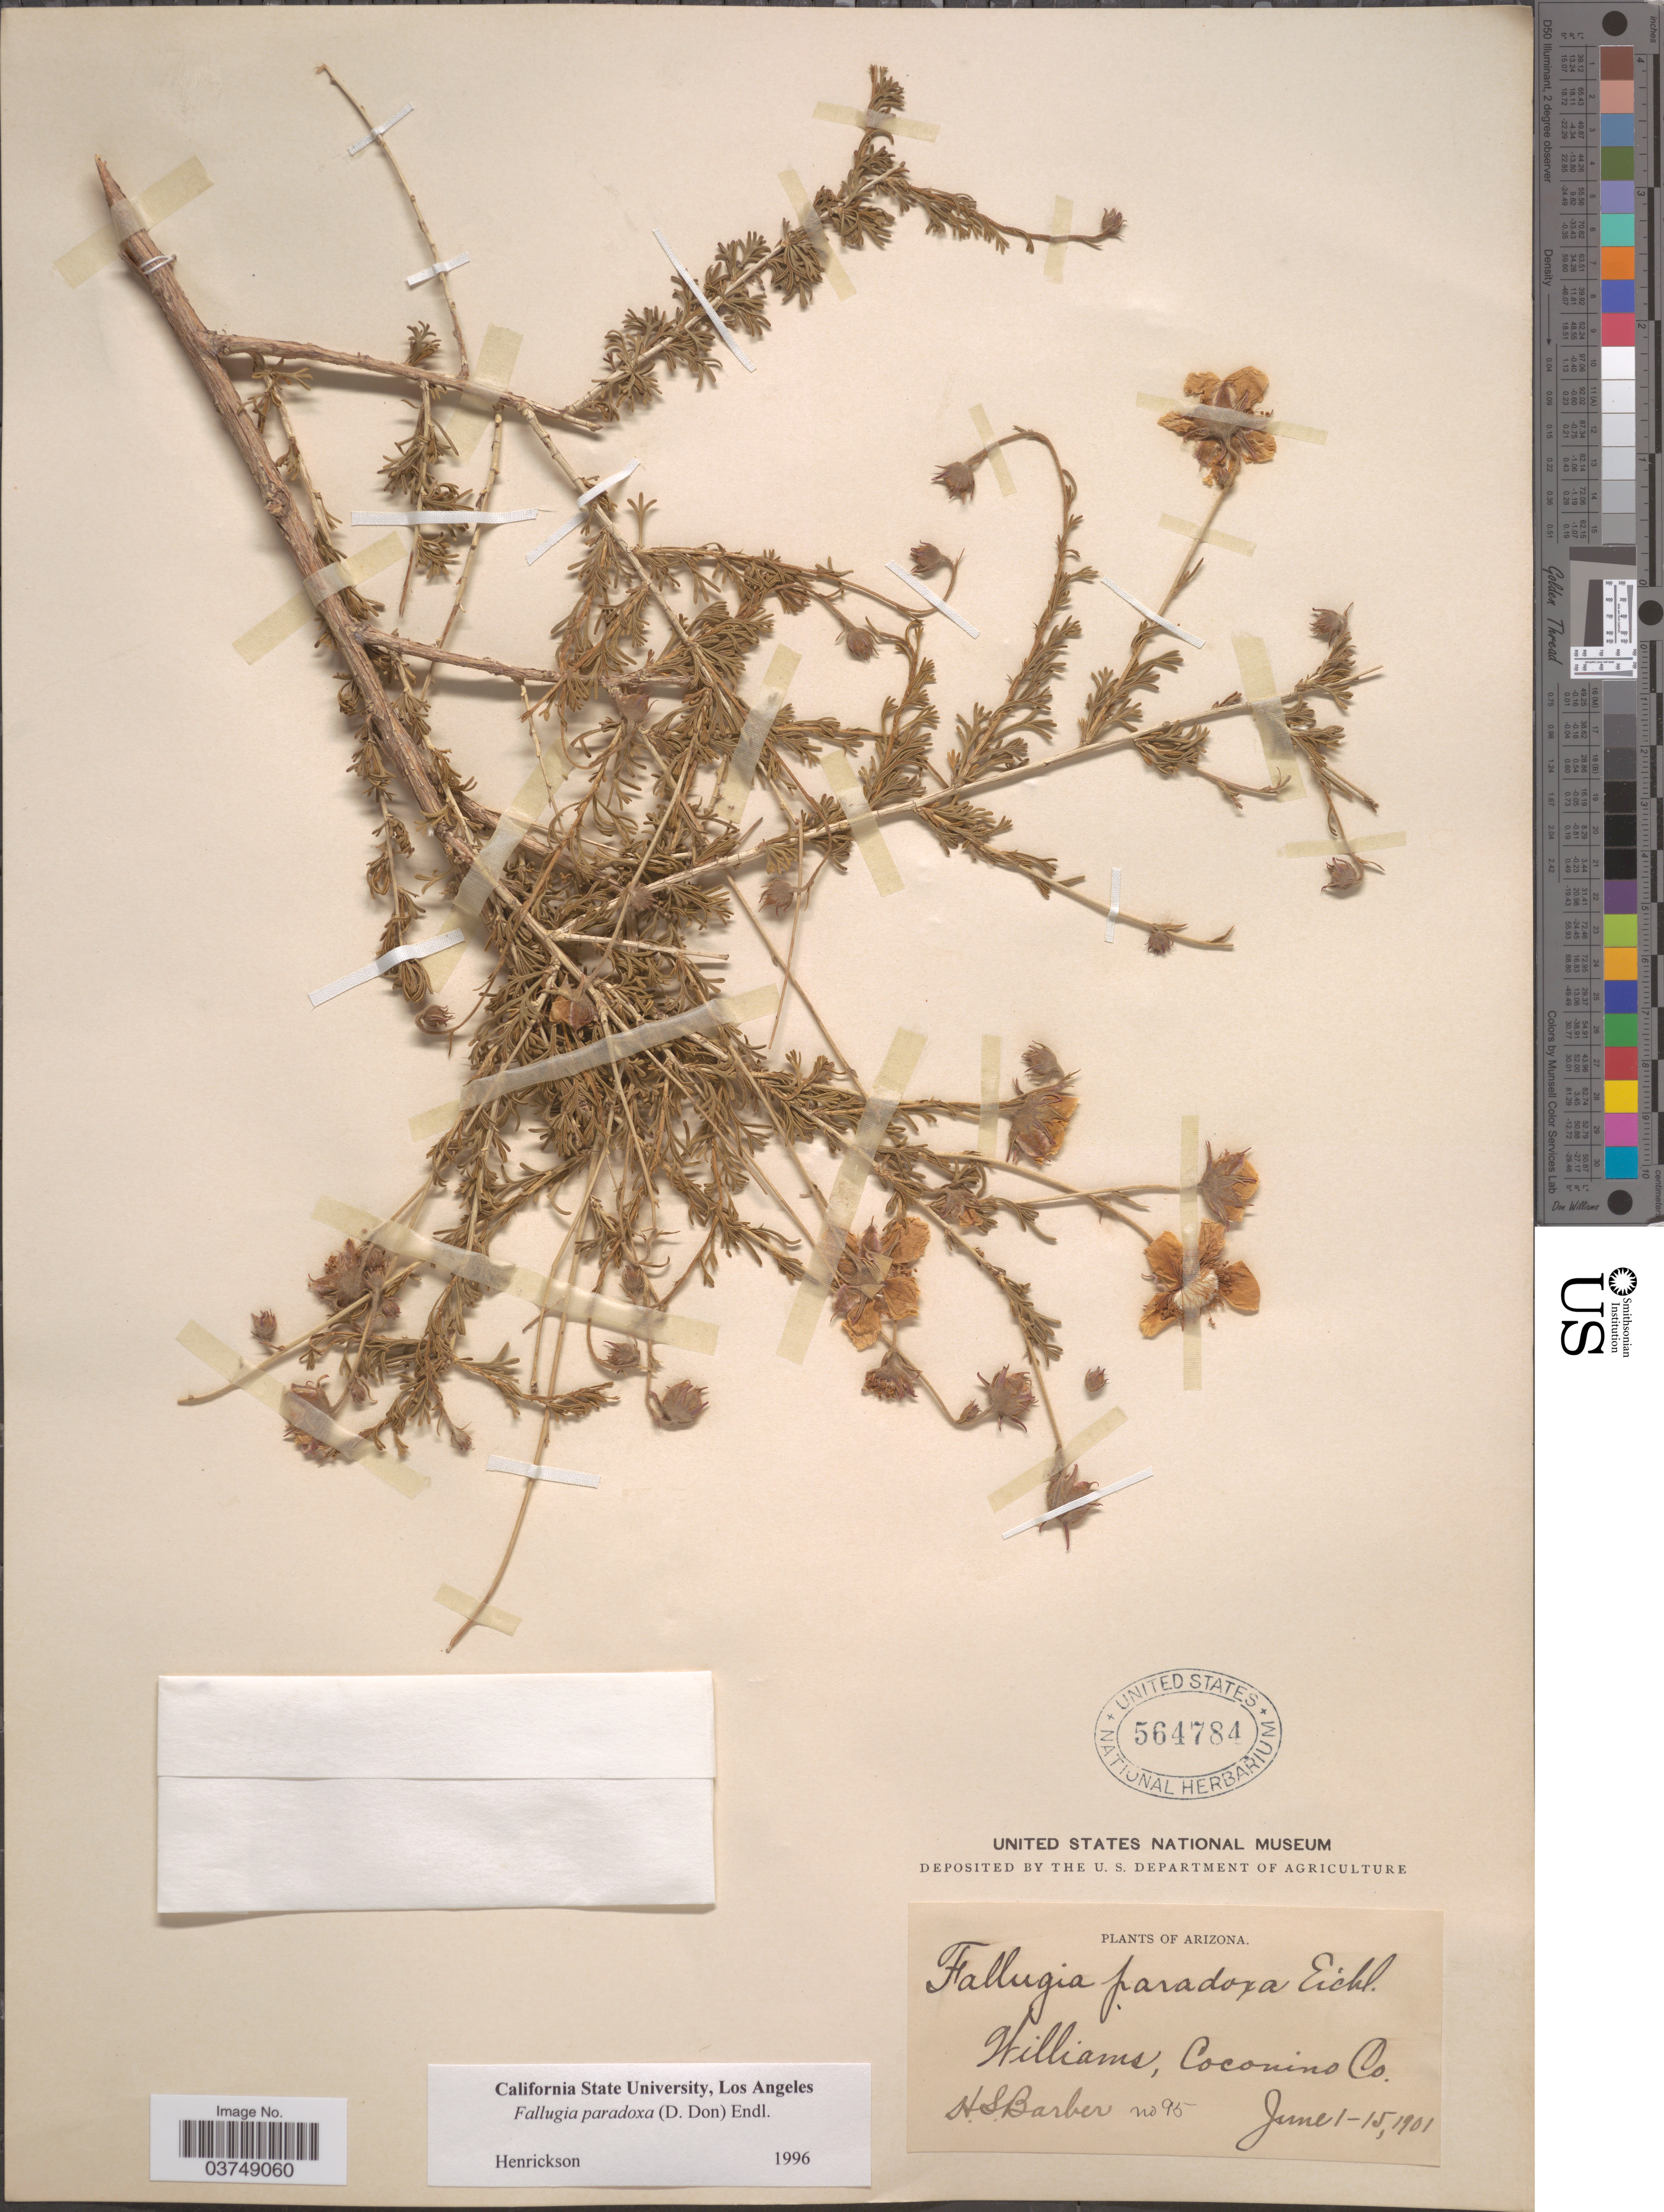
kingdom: Plantae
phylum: Tracheophyta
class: Magnoliopsida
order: Rosales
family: Rosaceae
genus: Fallugia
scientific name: Fallugia paradoxa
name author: (D. Don ex Tilloch & T. Taylor) Endl. ex Torr.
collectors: H. Barber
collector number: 95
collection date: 1901-06-01/1901-06-15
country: United States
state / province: Arizona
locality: Williams, Coconino Co.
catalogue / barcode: US 564784